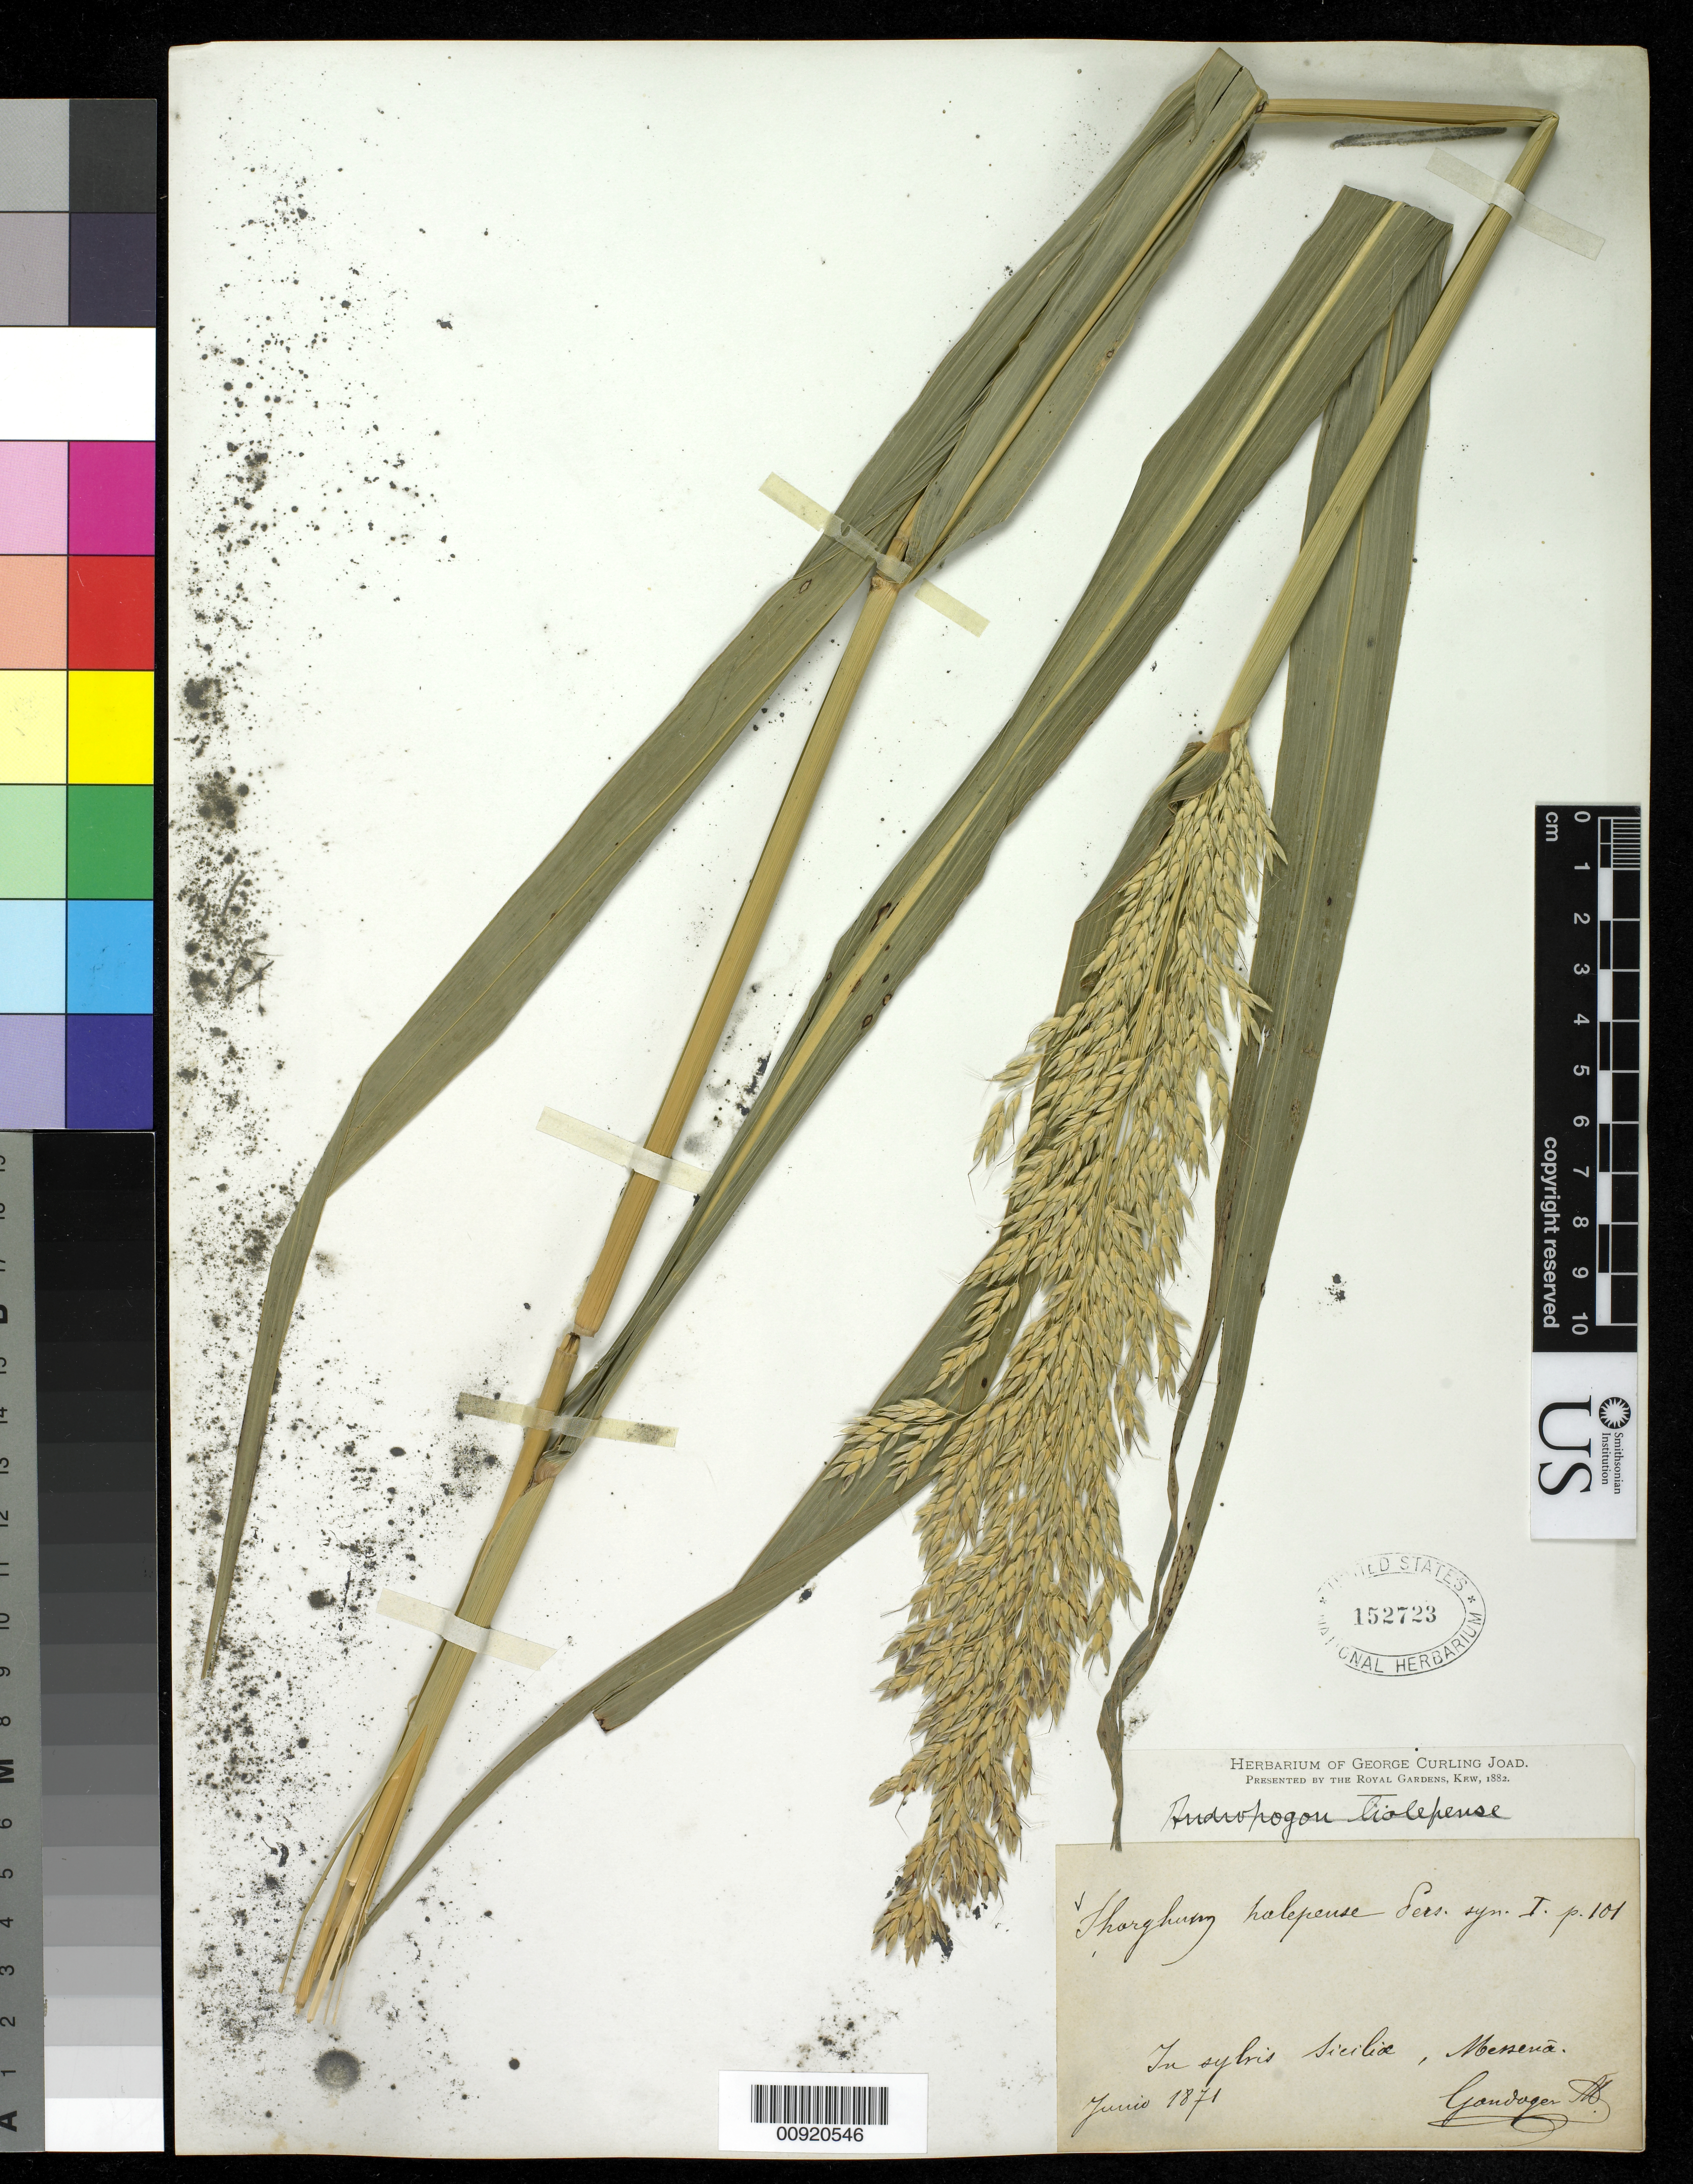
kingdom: Plantae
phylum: Tracheophyta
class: Liliopsida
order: Poales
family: Poaceae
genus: Sorghum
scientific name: Sorghum halepense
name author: (L.) Pers.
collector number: d.n.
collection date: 1871-06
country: Italy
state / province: Siciliana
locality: In silvis Sicilae, Messina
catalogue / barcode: US 152723